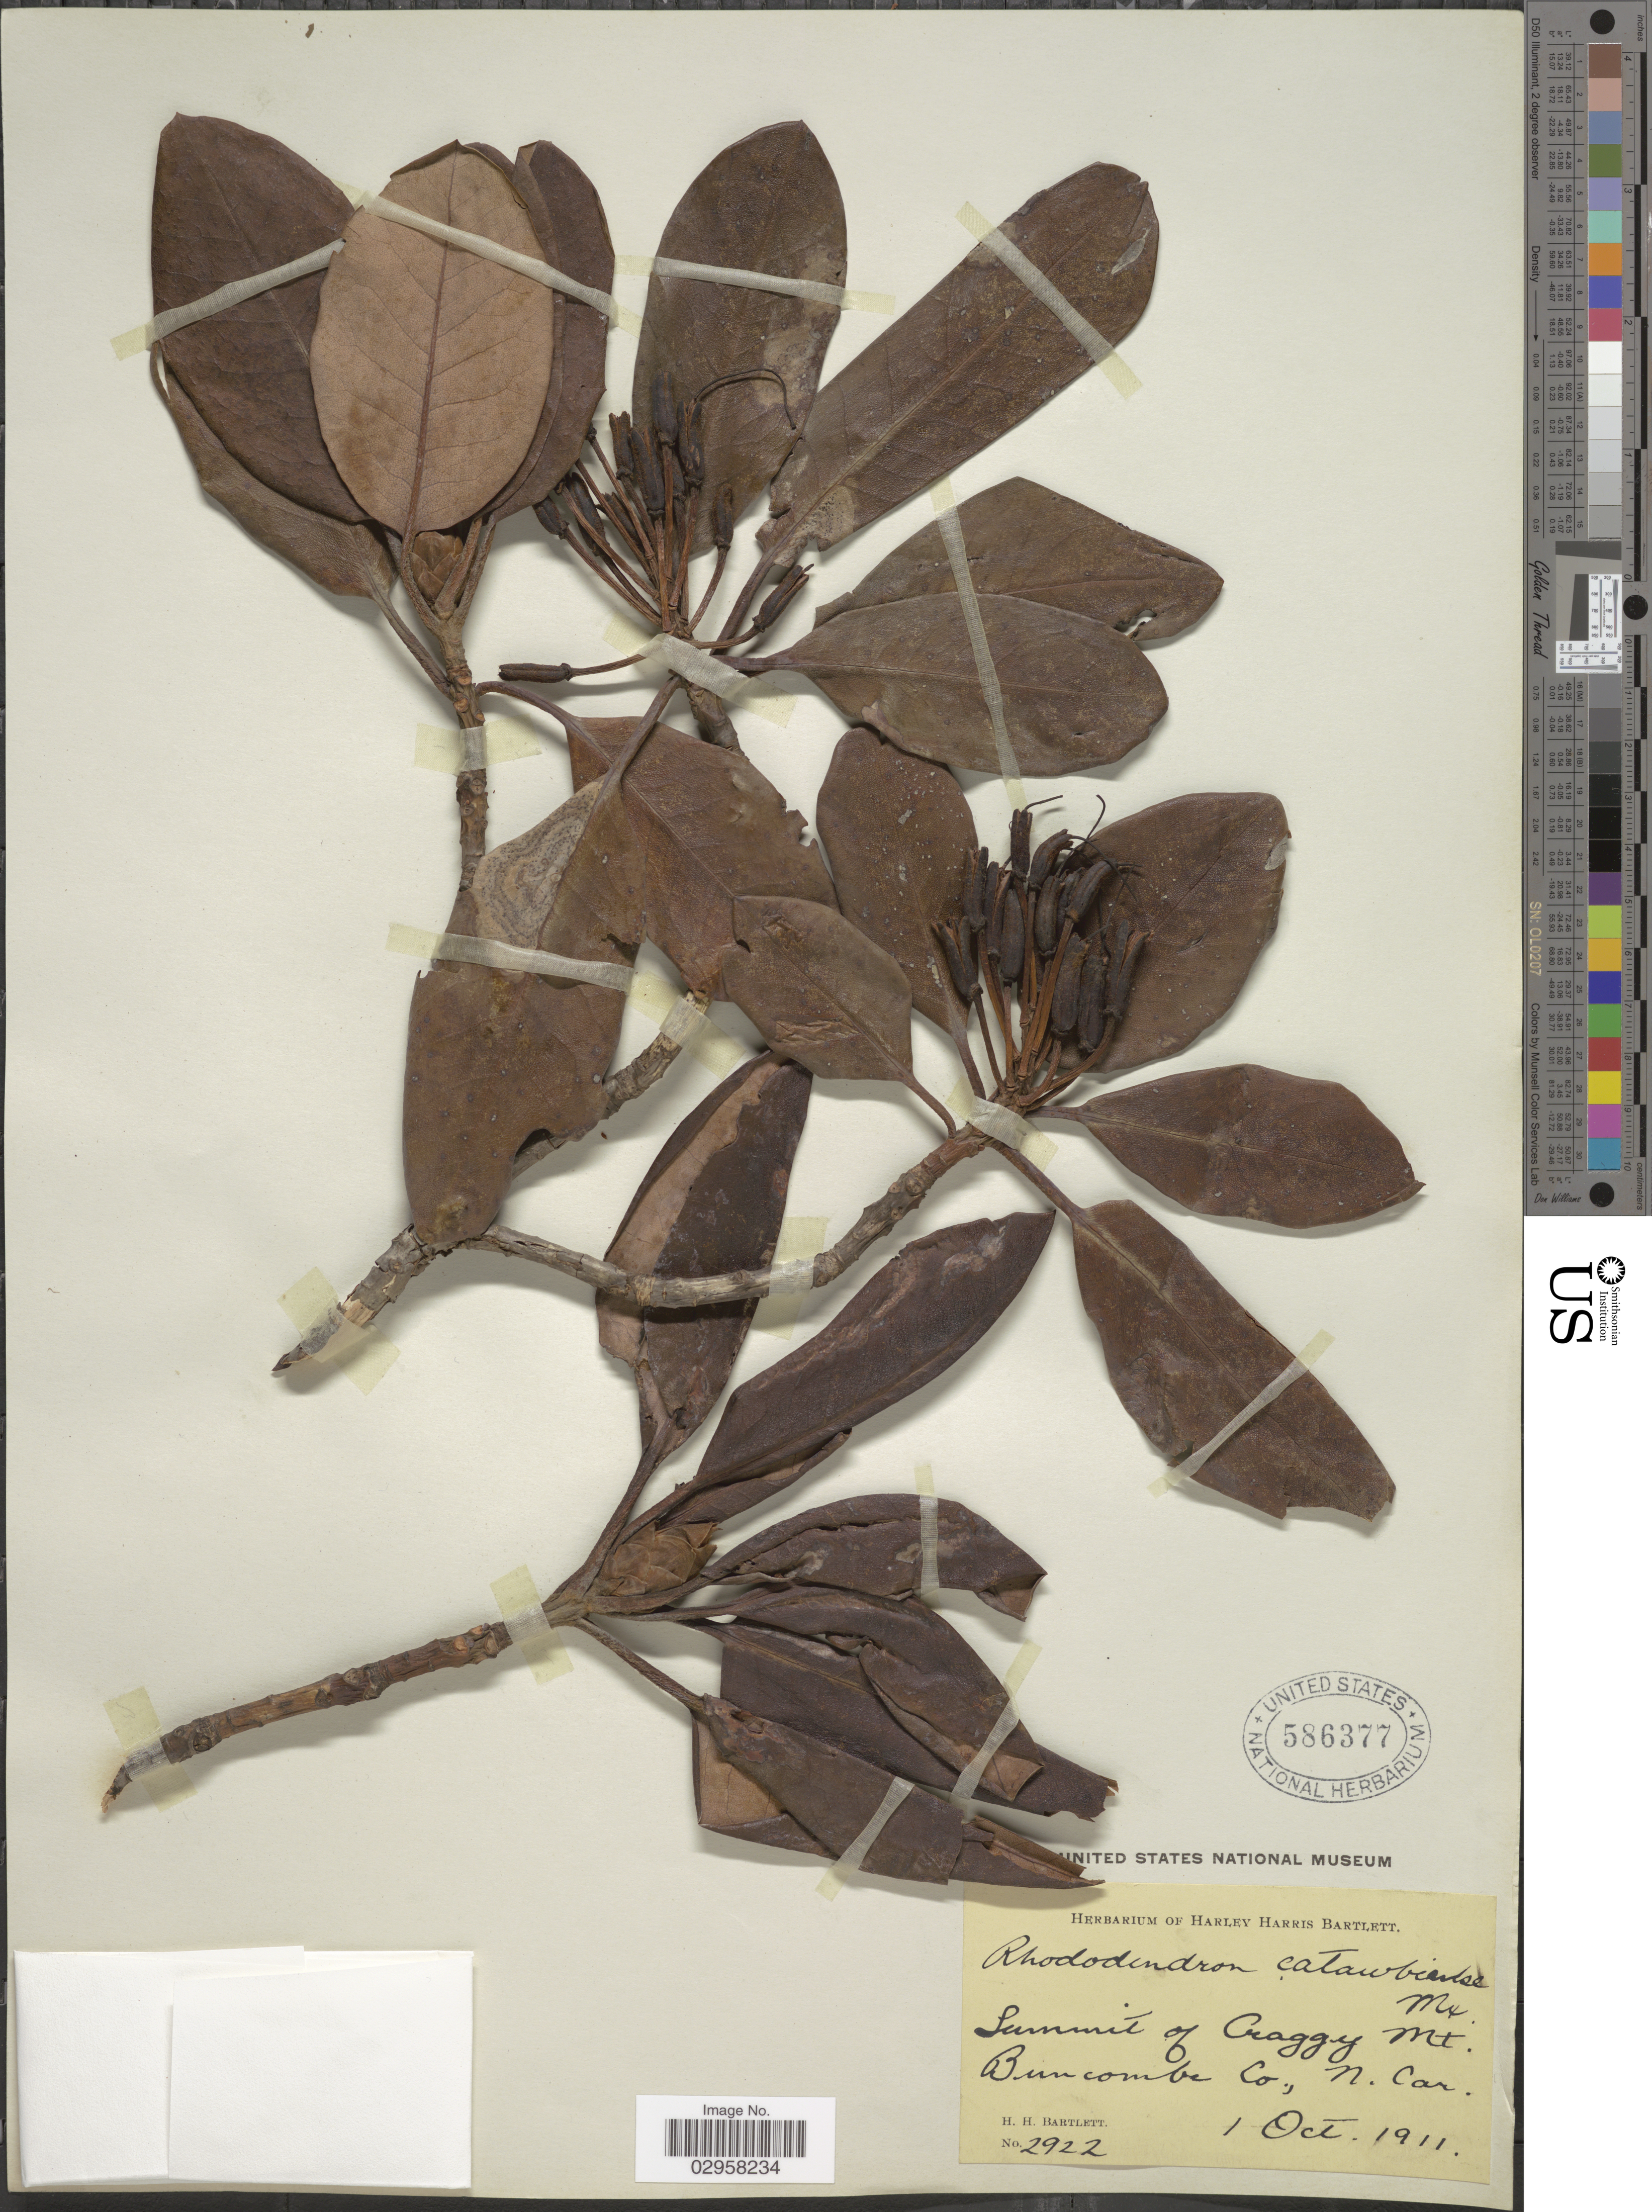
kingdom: Plantae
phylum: Tracheophyta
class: Magnoliopsida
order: Ericales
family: Ericaceae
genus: Rhododendron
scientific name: Rhododendron catawbiense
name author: Michx.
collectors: H. H. Bartlett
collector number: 2922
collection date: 1911-10-01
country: United States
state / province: North Carolina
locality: Summit of Craggy Mt. Buncombe Co.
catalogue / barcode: US 586377